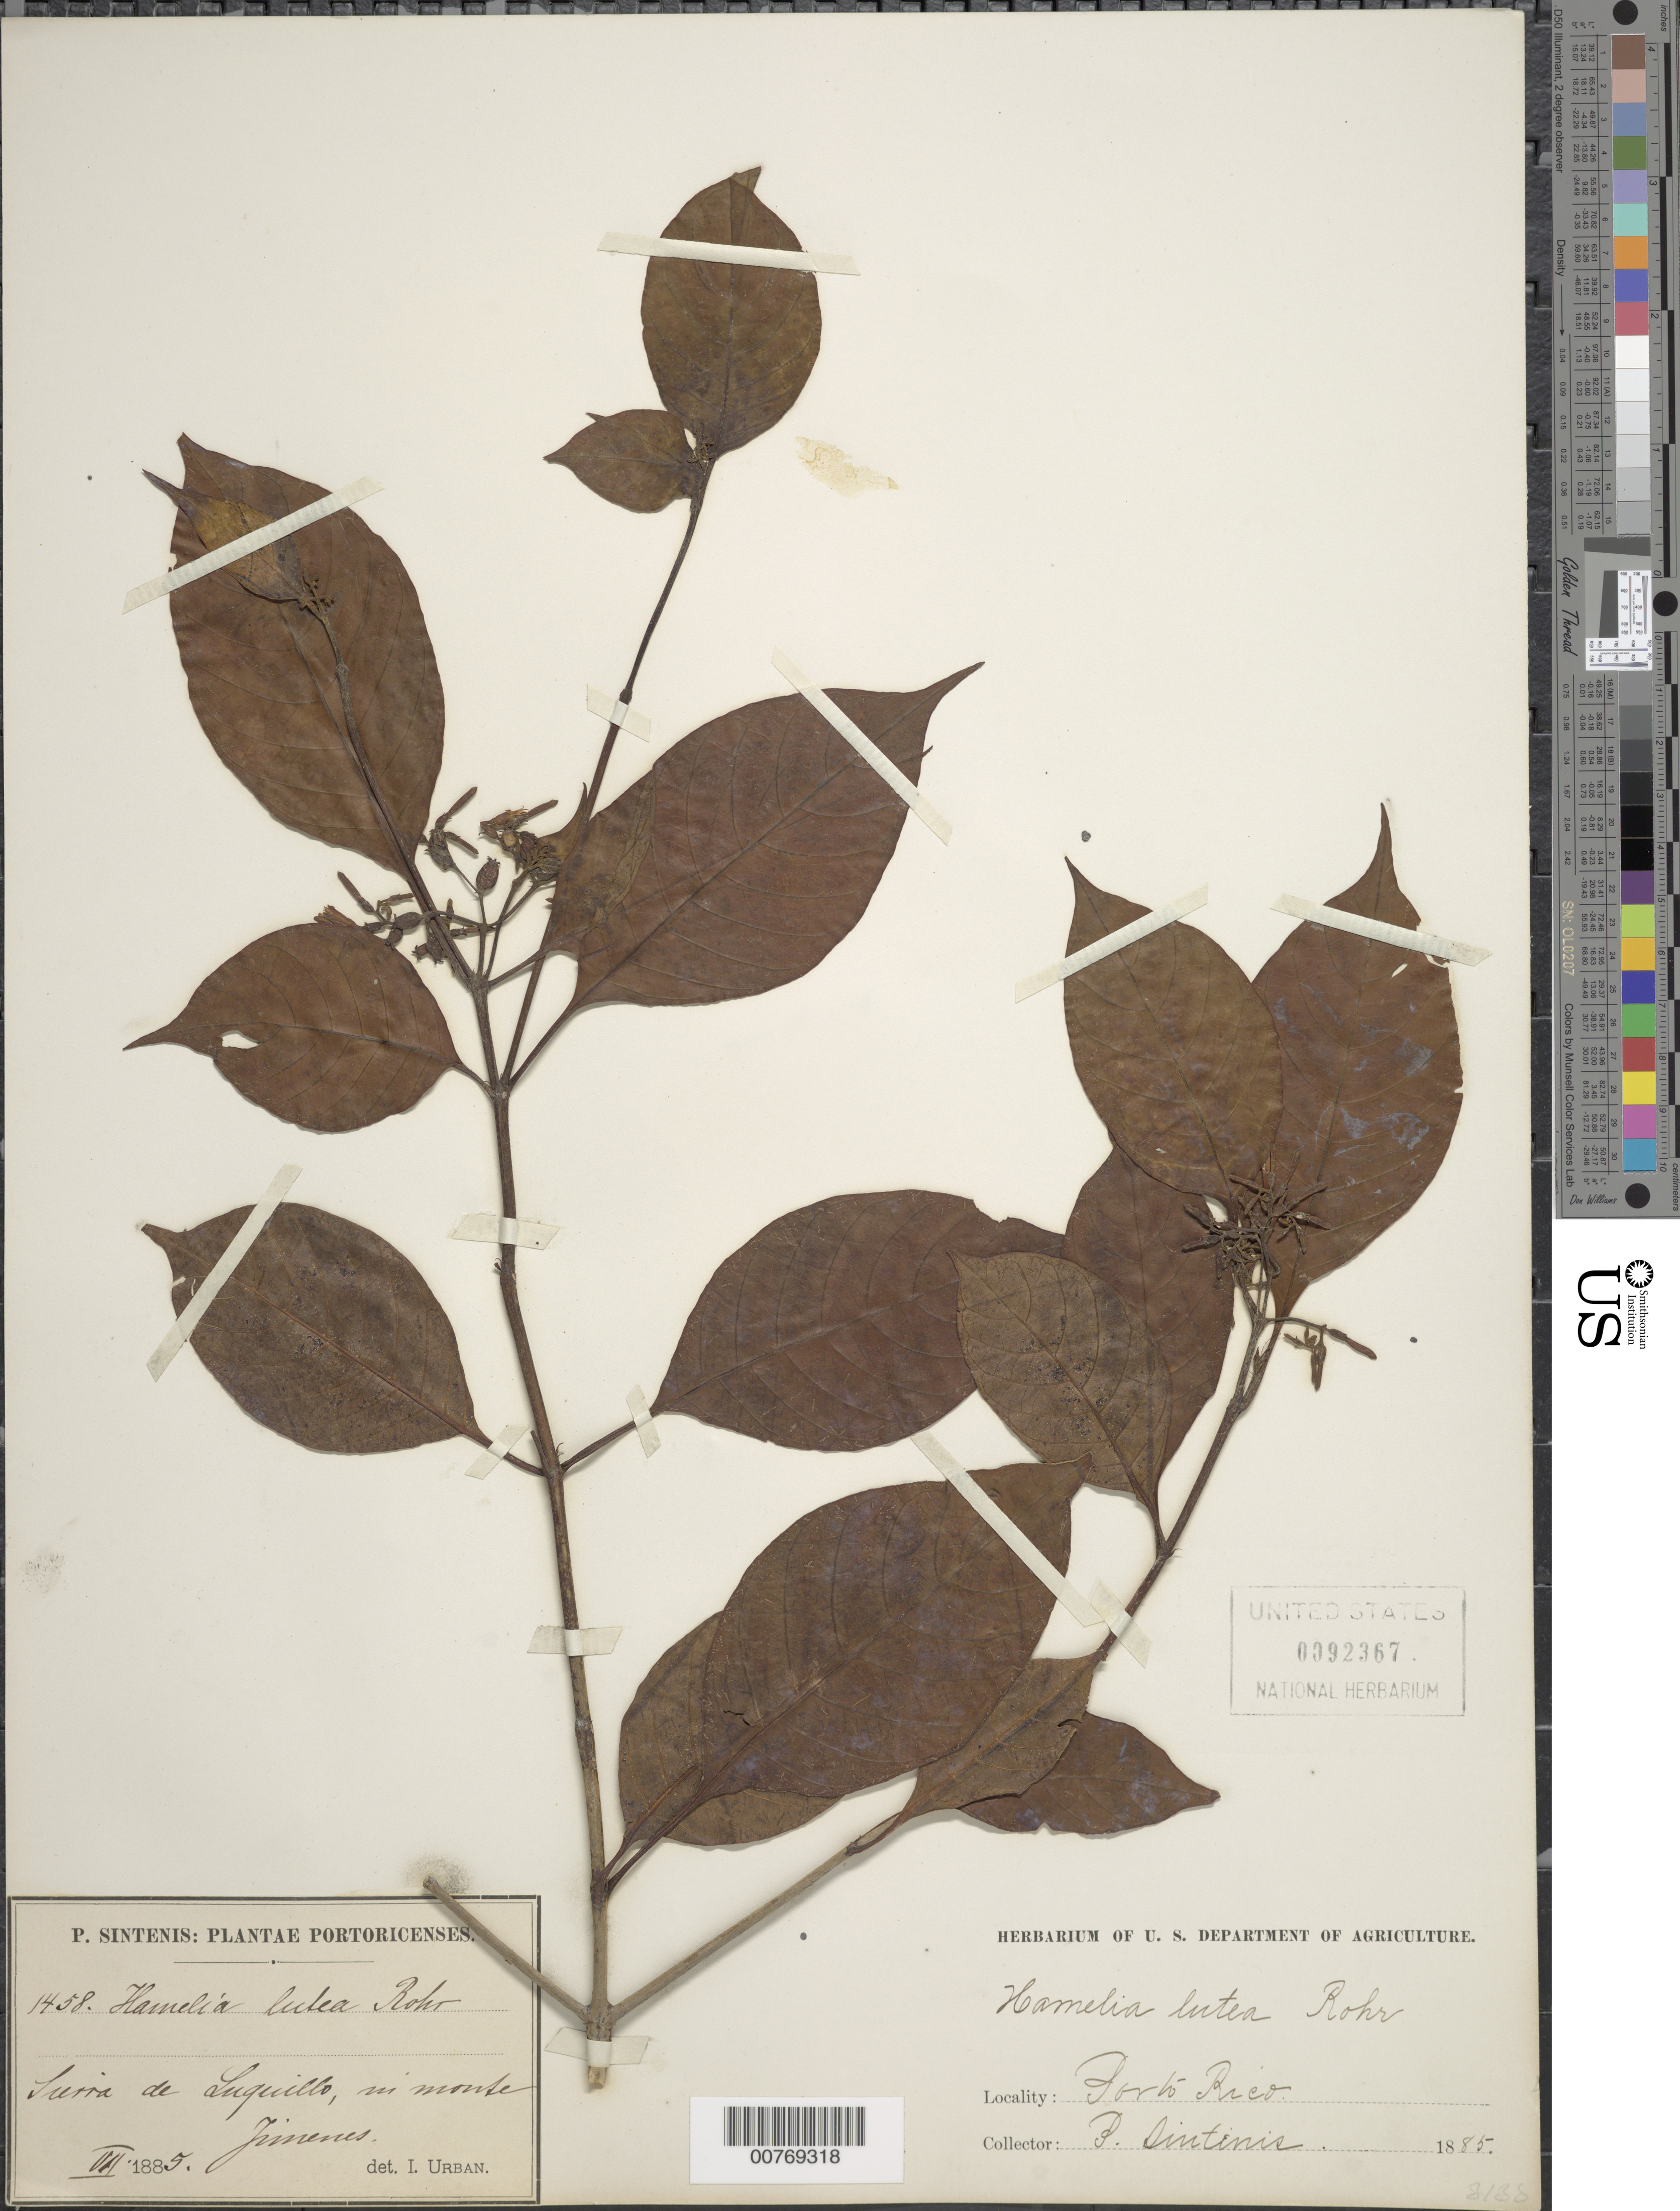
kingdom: Plantae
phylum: Tracheophyta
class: Magnoliopsida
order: Gentianales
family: Rubiaceae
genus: Hamelia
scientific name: Hamelia axillaris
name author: Sw.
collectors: P. Sintenis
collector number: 1458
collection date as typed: Jul 1885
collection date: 1885-07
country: Puerto Rico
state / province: Luquillo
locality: Sierra de Luquillo, in monte Jimenes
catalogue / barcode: US 92367